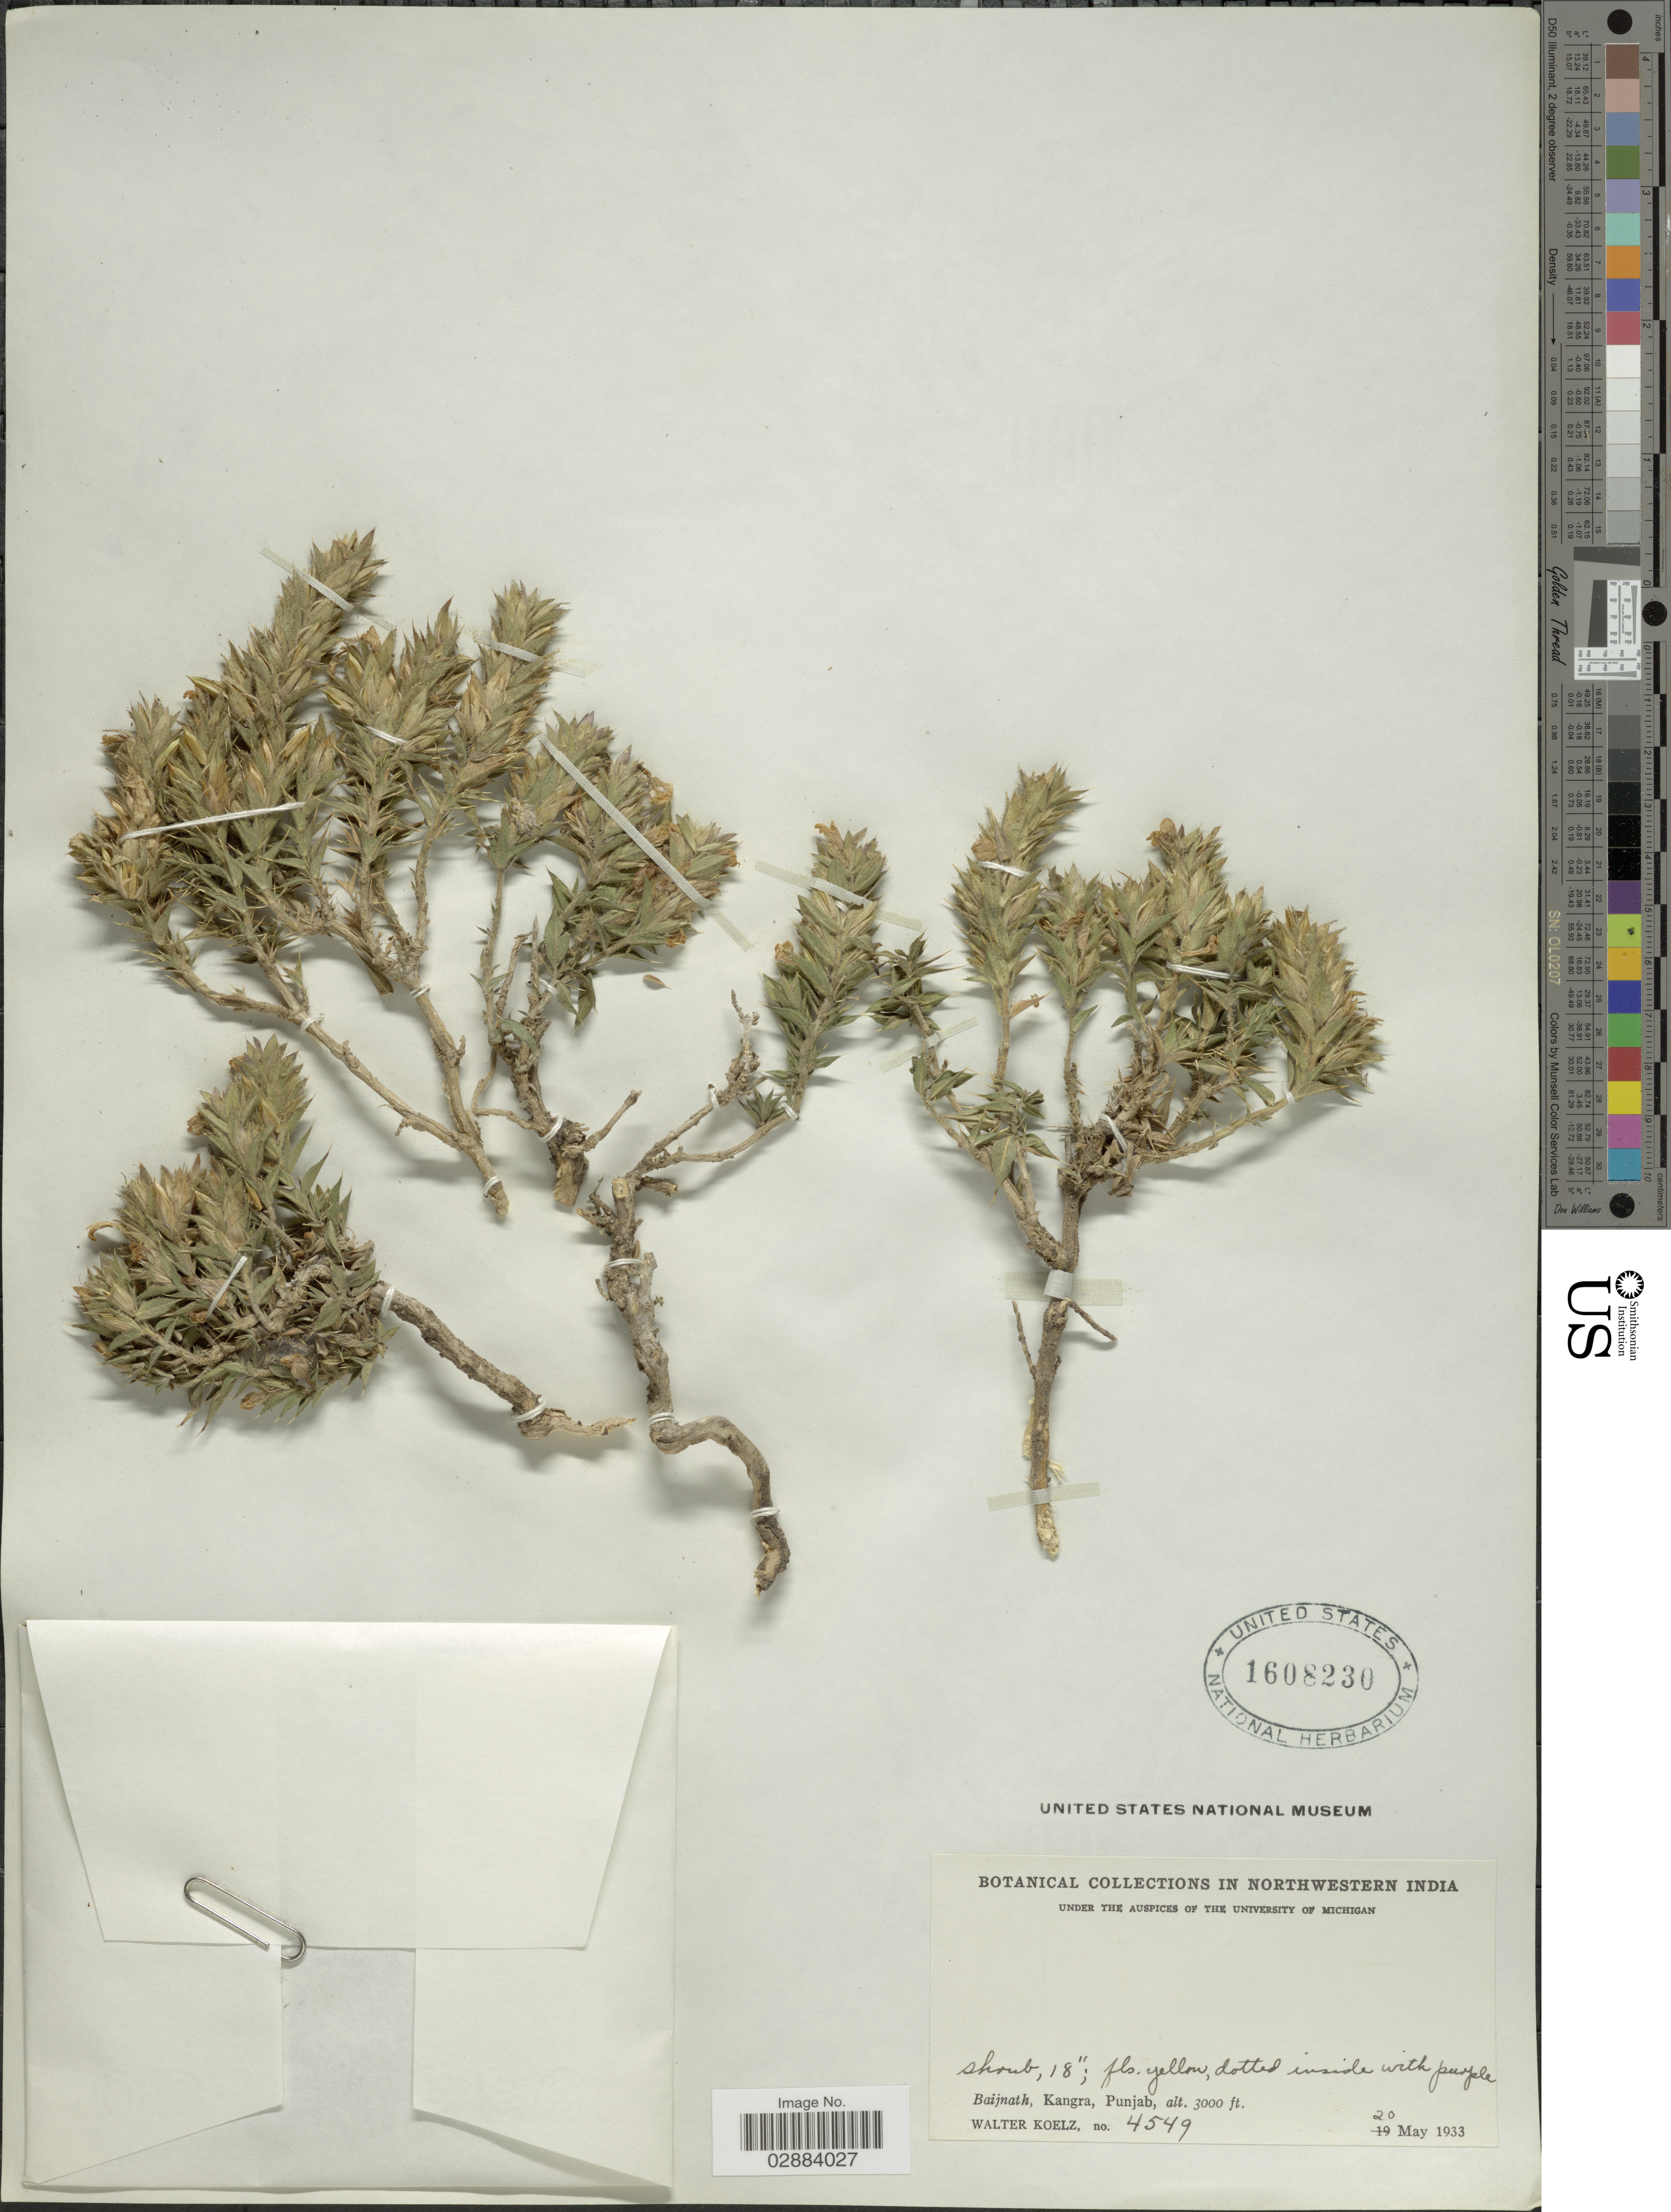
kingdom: Plantae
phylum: Tracheophyta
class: Magnoliopsida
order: Lamiales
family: Acanthaceae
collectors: W. N. Koelz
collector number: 4549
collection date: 1933-05-20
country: India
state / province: Punjab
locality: Northwestern India. Baijnath, Kangra, Punjab.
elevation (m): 914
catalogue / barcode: US 1608230